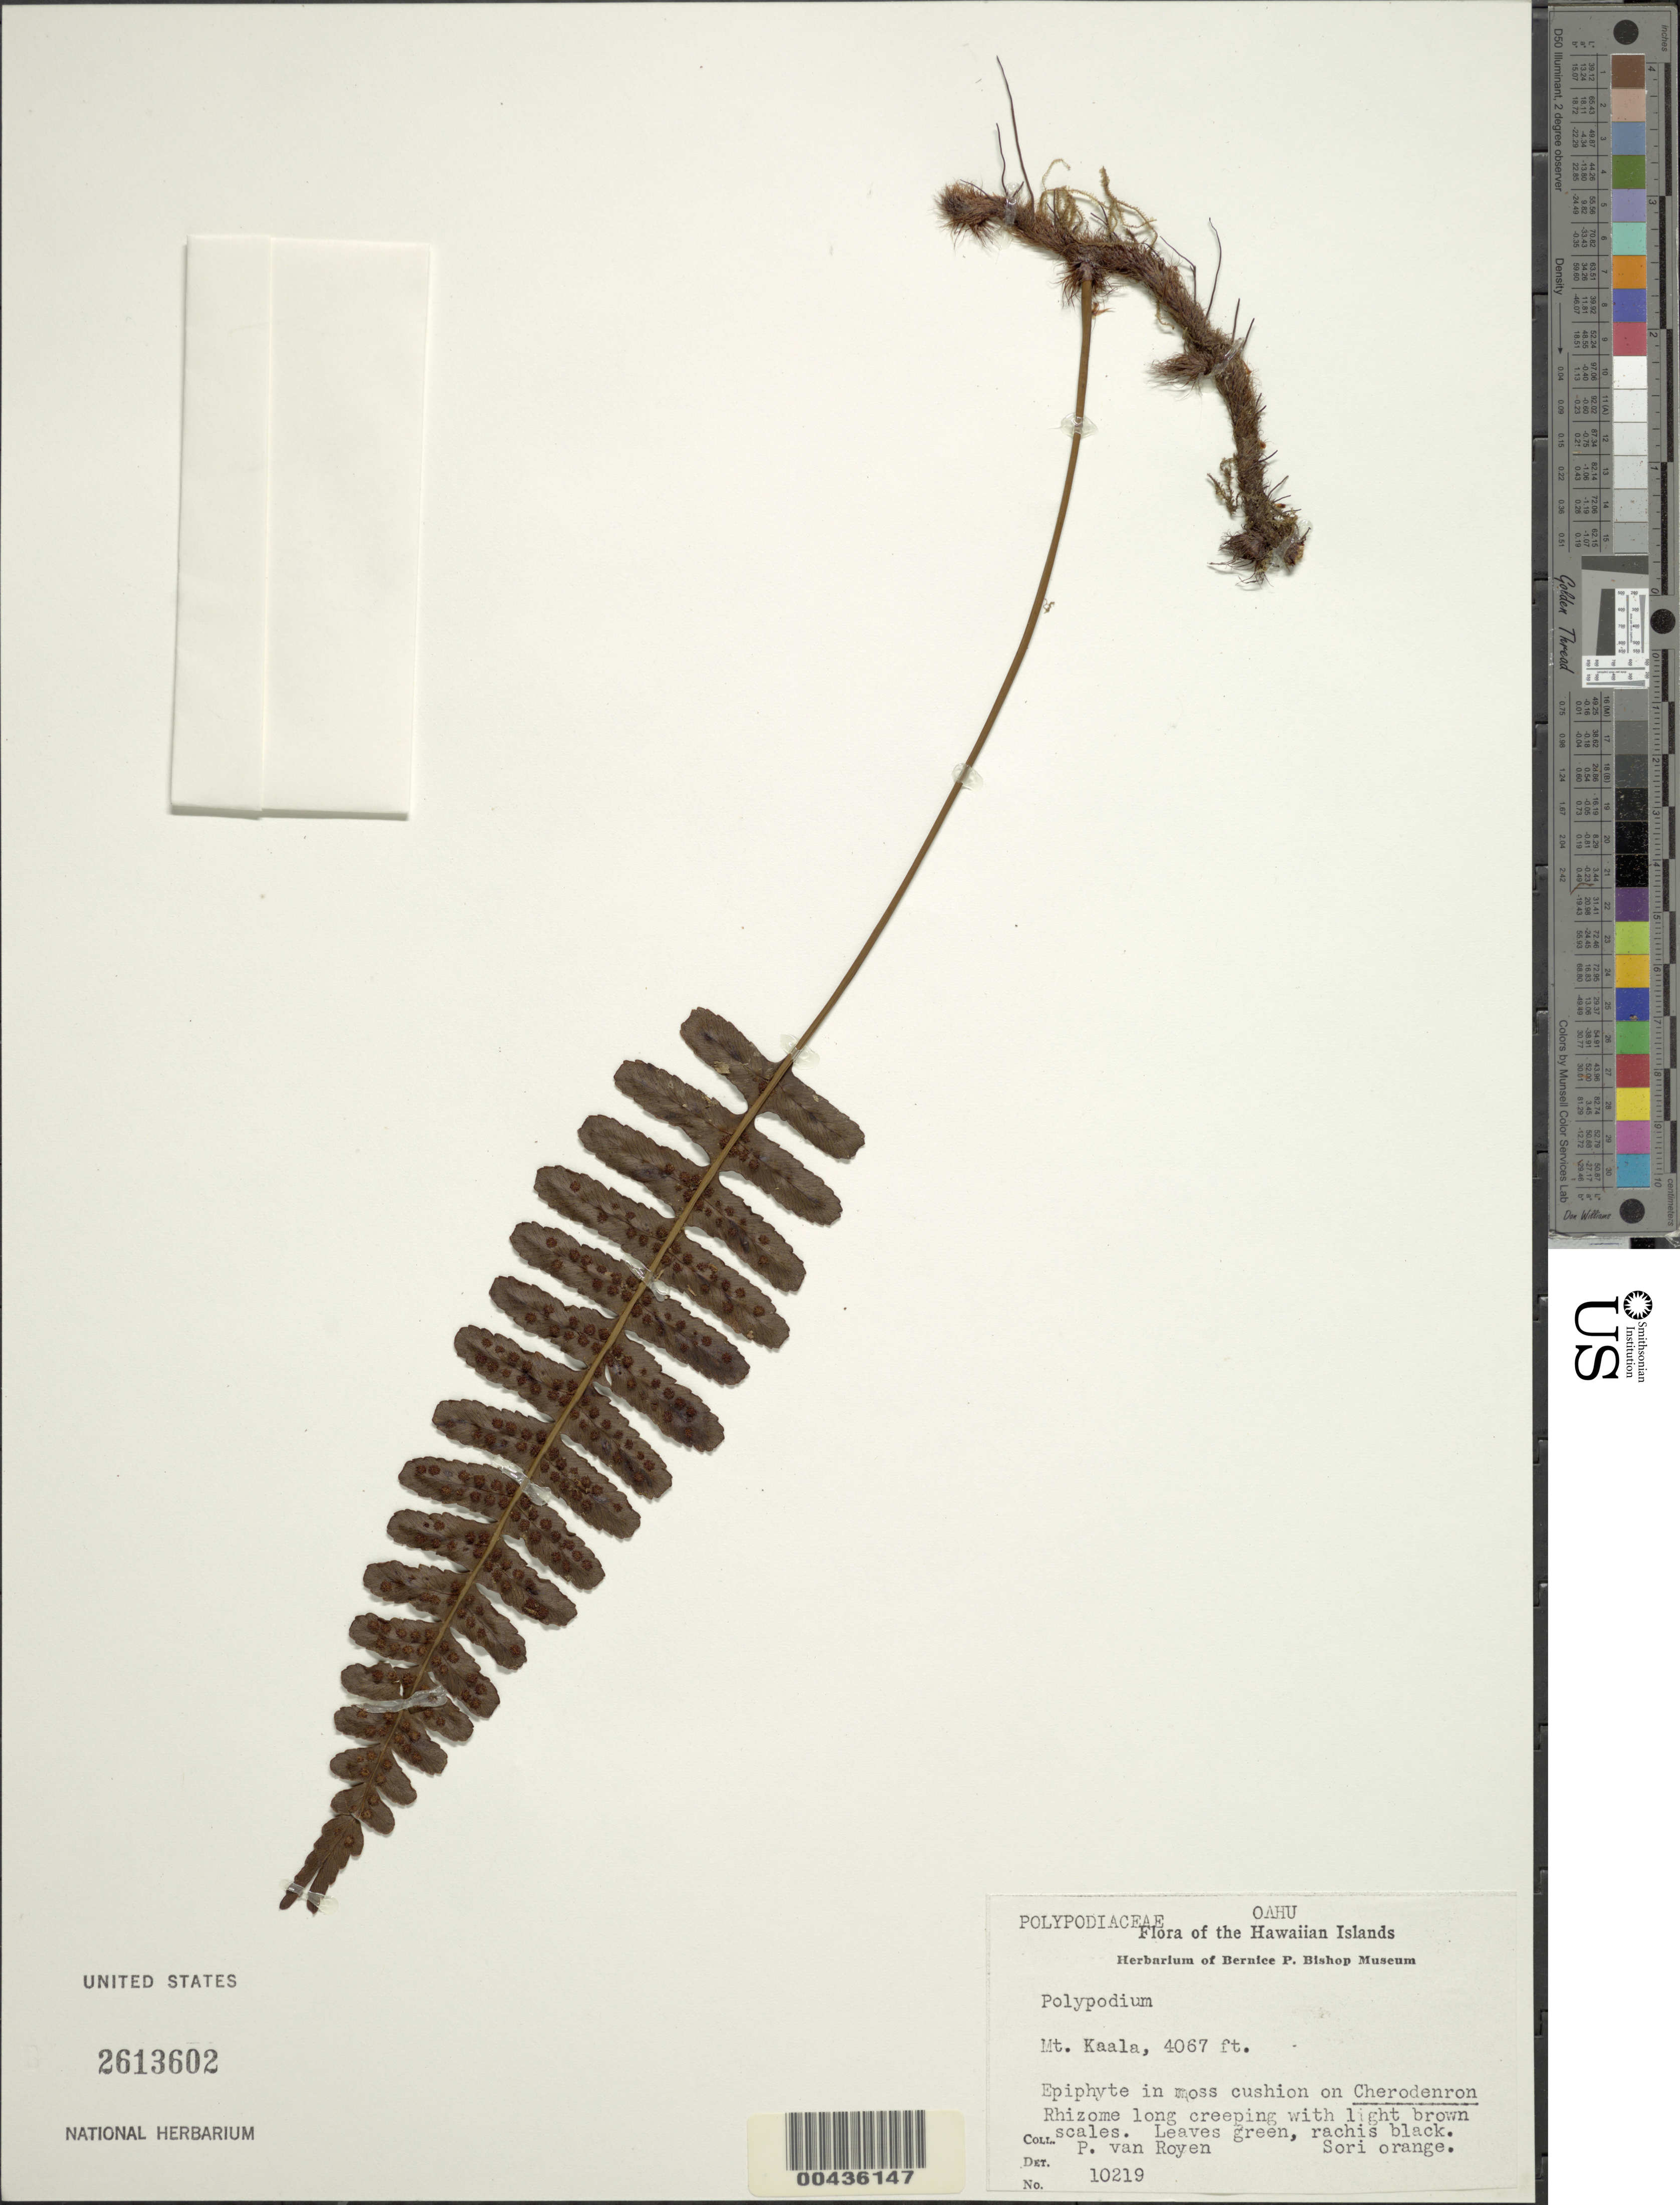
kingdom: Plantae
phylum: Tracheophyta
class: Polypodiopsida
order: Polypodiales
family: Polypodiaceae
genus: Polypodium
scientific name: Polypodium sp.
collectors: P. van Royen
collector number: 10219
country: United States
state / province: Hawaii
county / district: Honolulu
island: Oahu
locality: Mt. Kaala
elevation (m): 1240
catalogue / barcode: US 2613602